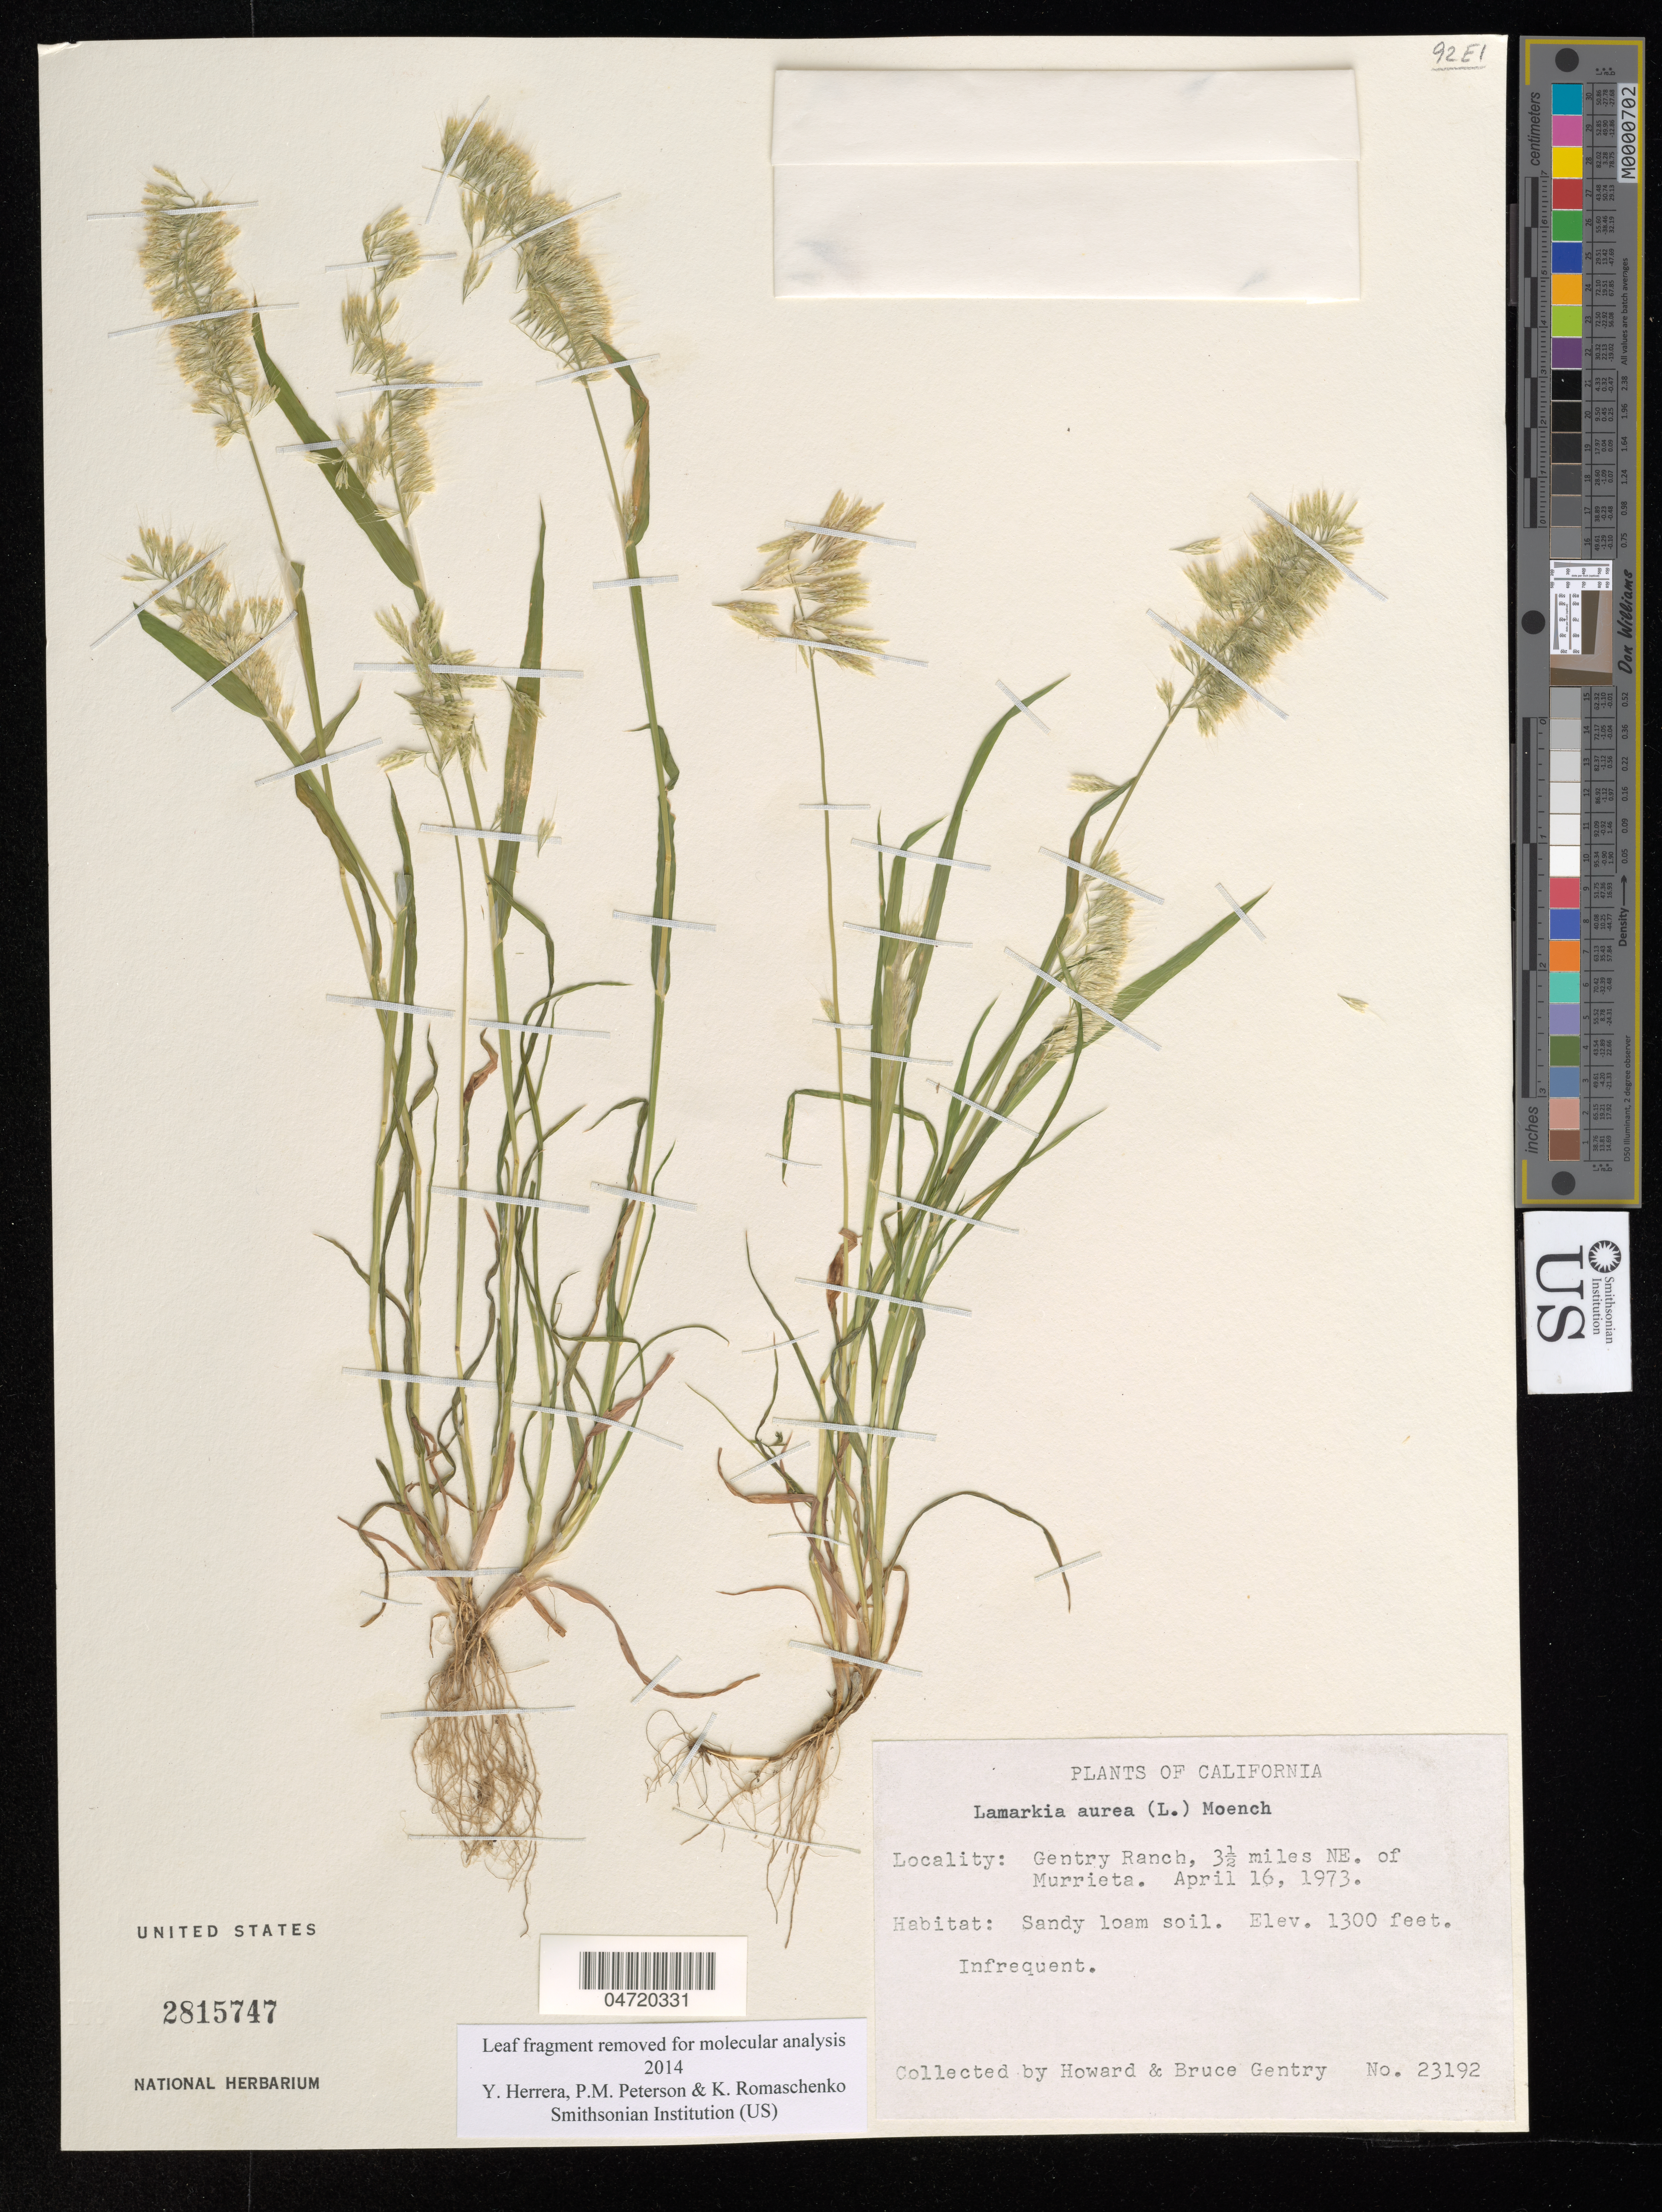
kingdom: Plantae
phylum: Tracheophyta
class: Liliopsida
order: Poales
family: Poaceae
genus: Lamarckia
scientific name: Lamarckia aurea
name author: (L.) Moench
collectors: H. S. Gentry & B. Gentry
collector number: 23192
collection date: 1973-04-16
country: United States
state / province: California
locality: Gentry Ranch, 3½ miles NE. of Murrieta.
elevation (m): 396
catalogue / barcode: US 2815747